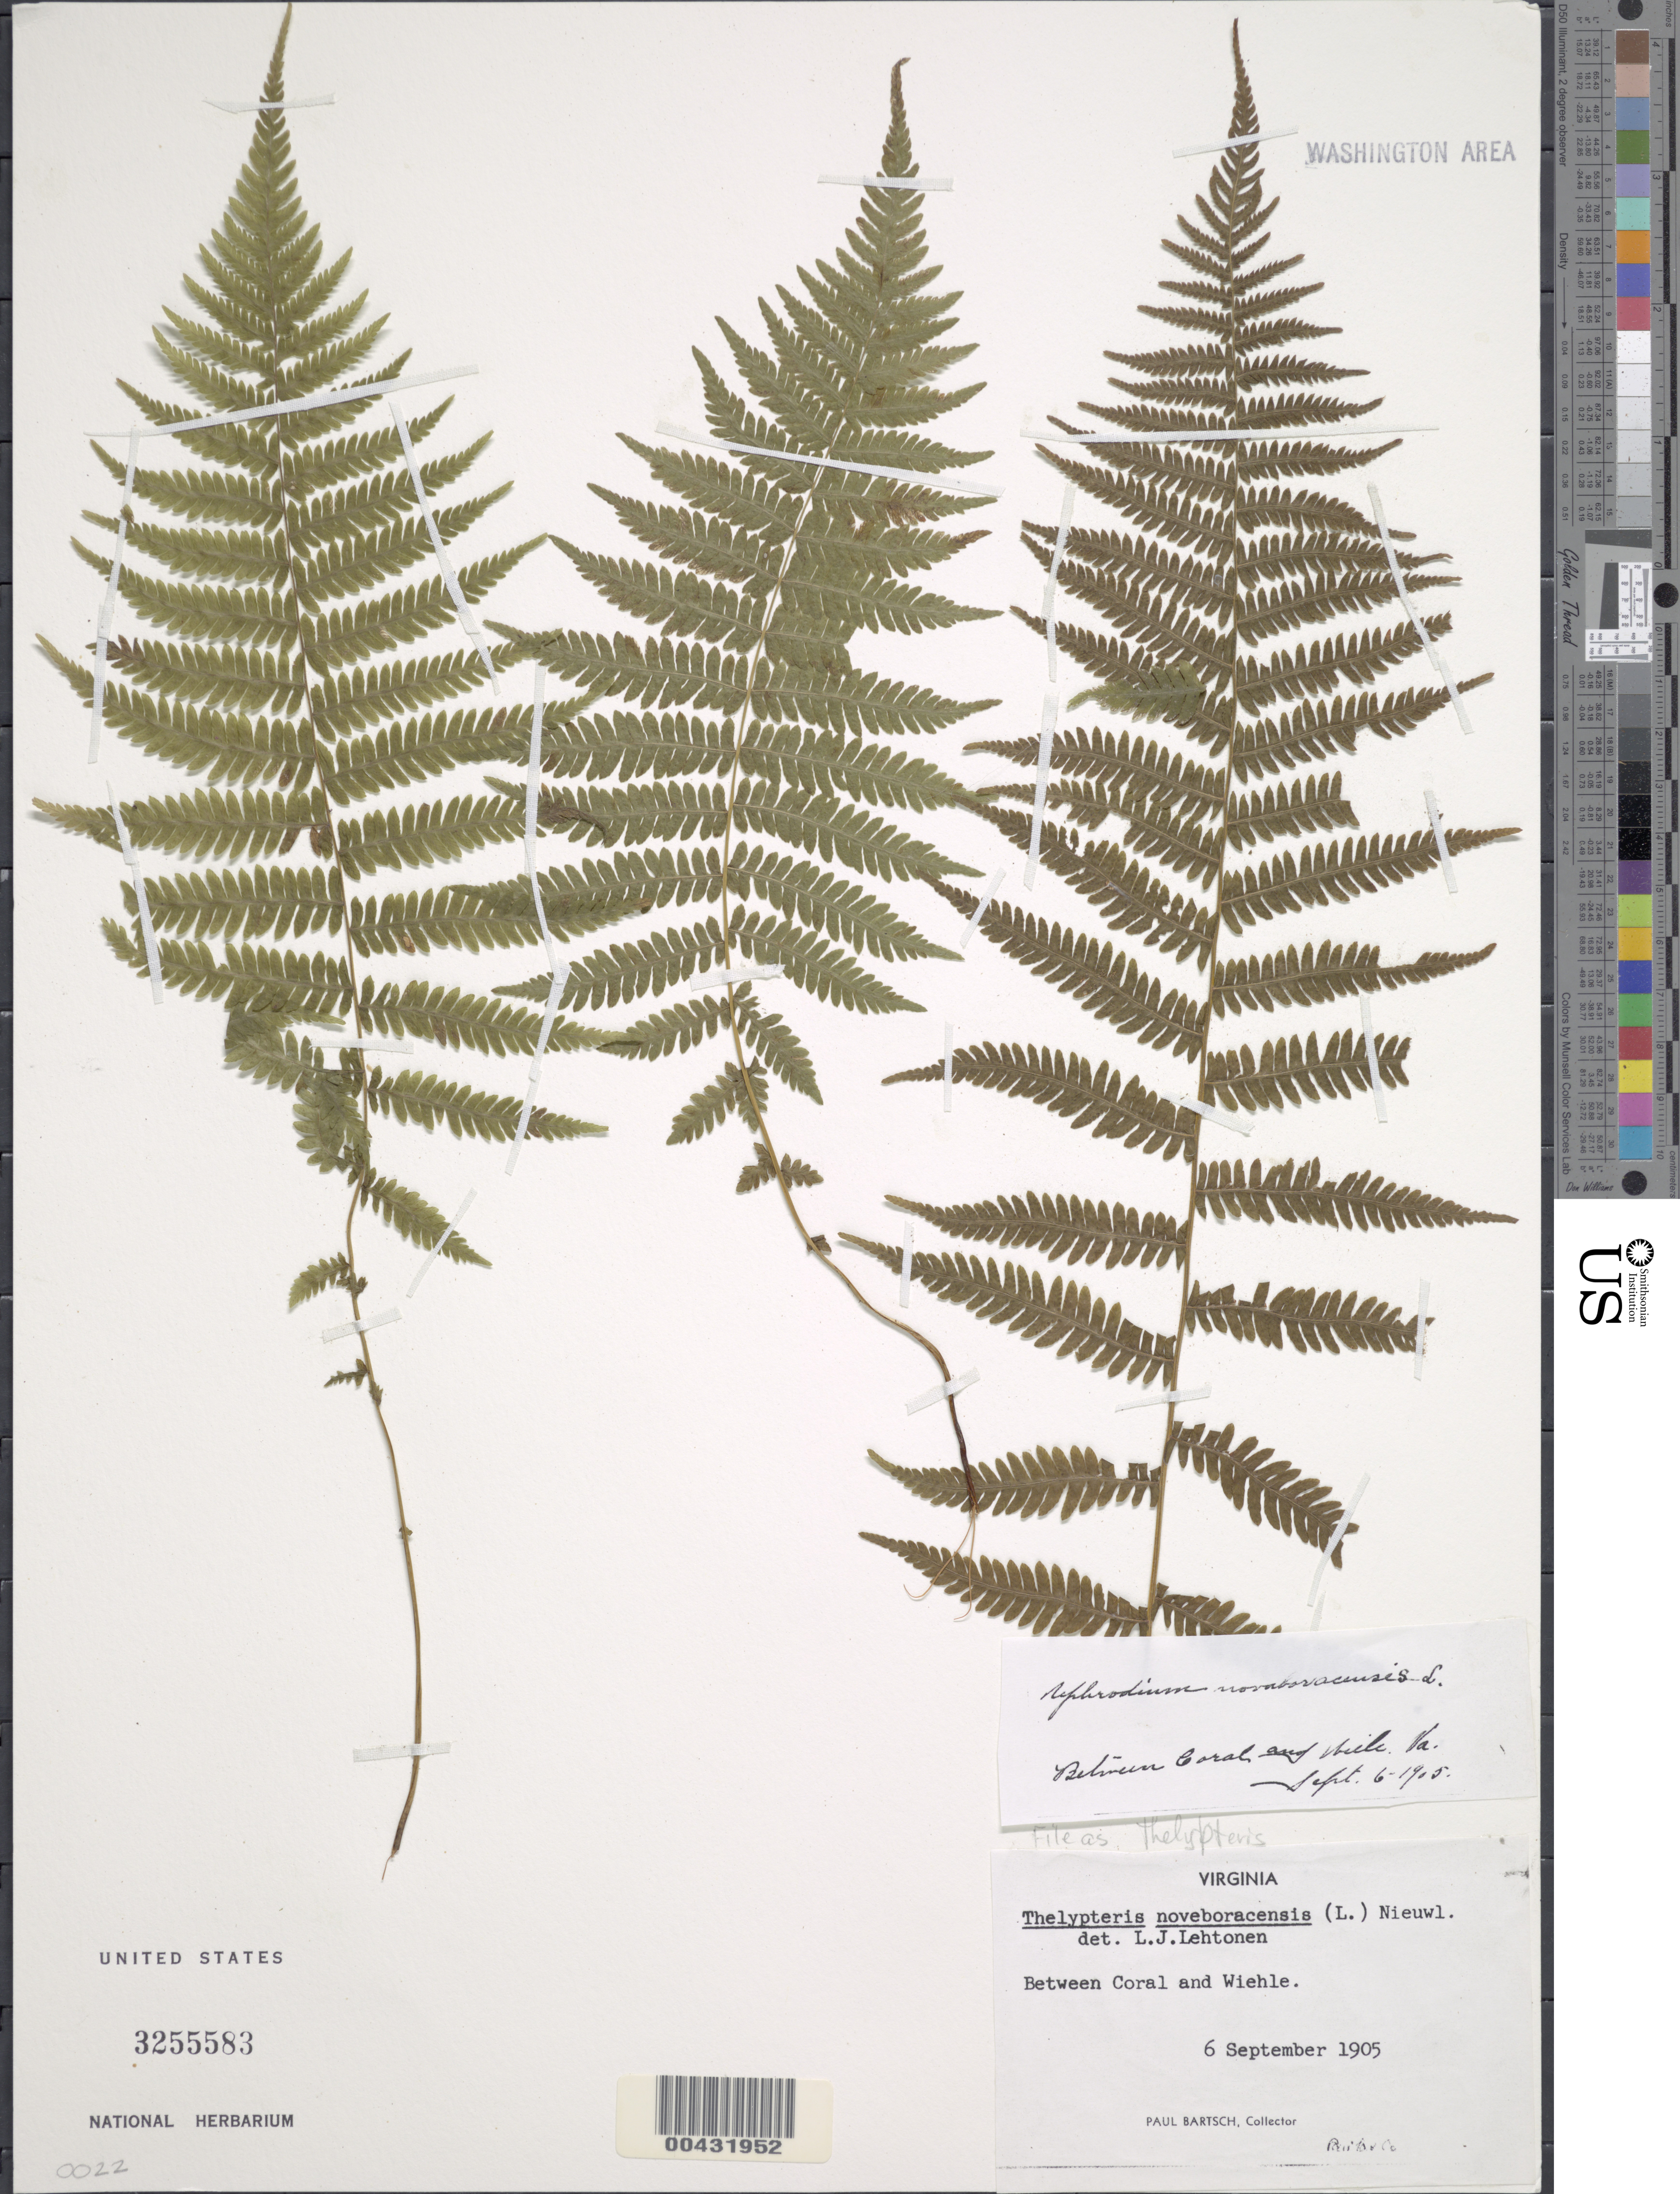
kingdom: Plantae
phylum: Tracheophyta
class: Polypodiopsida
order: Polypodiales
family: Thelypteridaceae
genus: Parathelypteris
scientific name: Parathelypteris noveboracensis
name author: (L.) Ching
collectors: P. Bartsch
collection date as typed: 06 Sep 1905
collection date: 1905-09-06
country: United States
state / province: Virginia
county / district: Fairfax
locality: Between Coral and Wiehle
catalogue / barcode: US 3255583